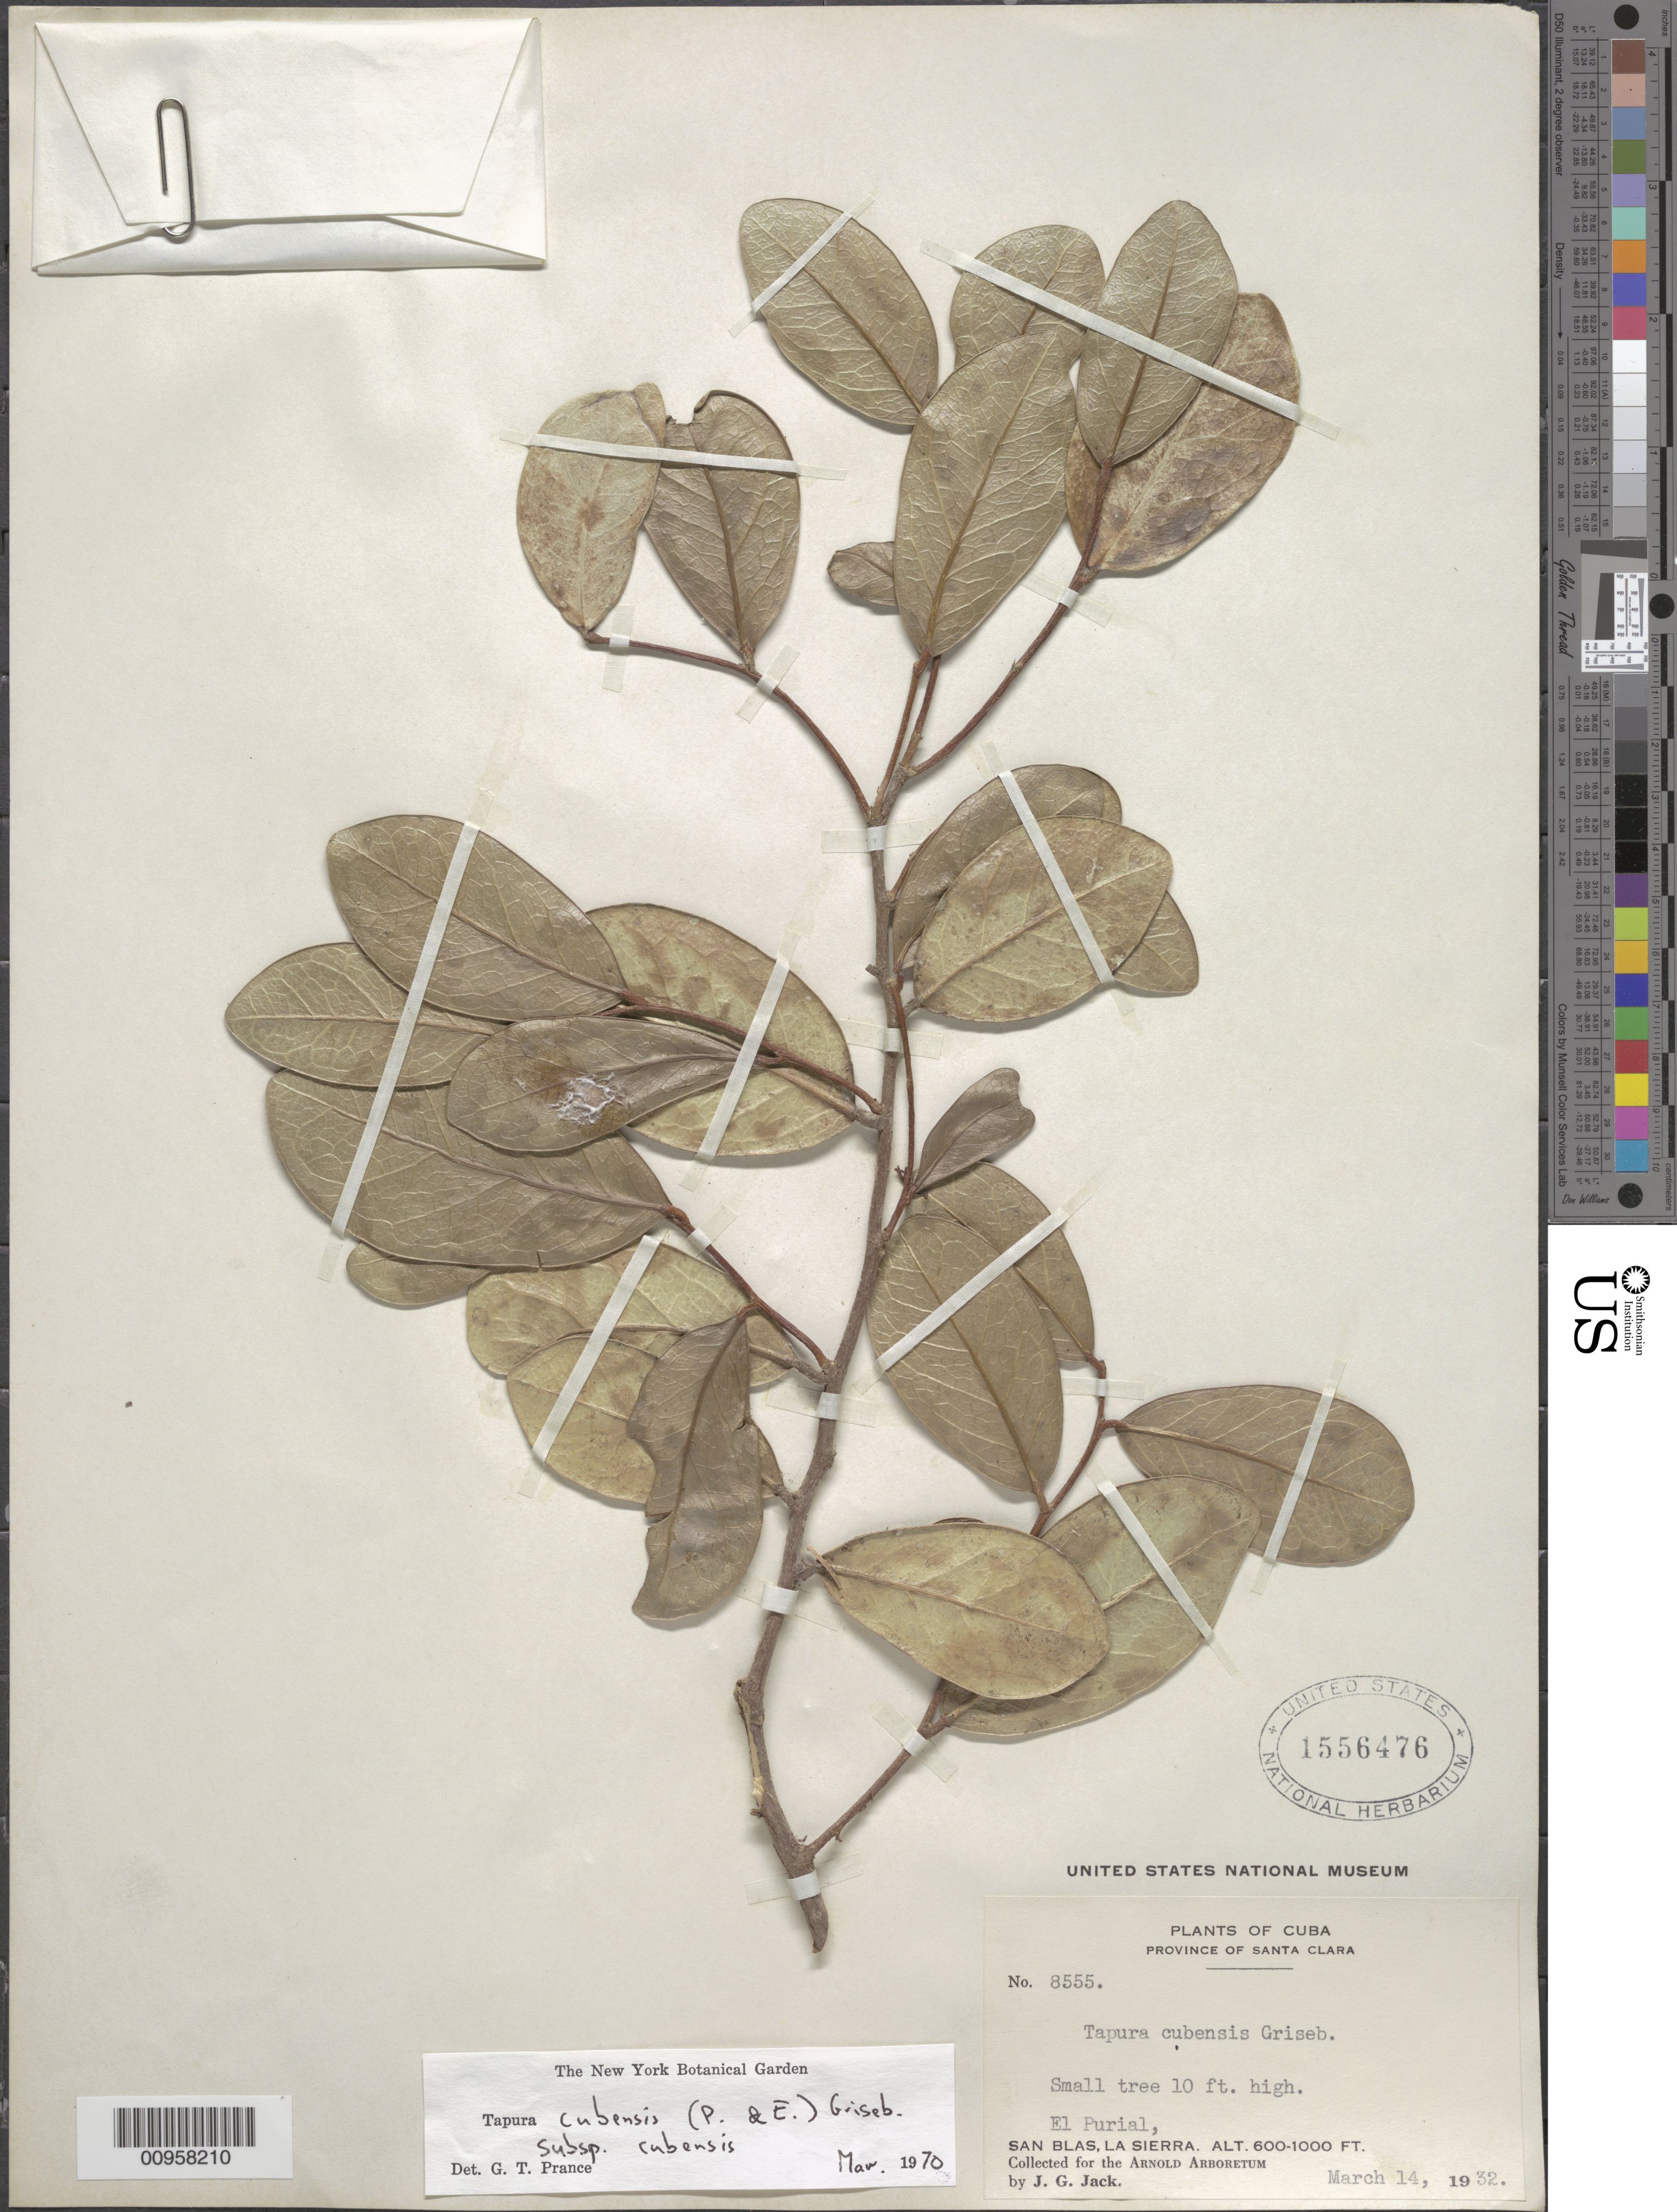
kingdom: Plantae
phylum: Tracheophyta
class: Magnoliopsida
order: Malpighiales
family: Dichapetalaceae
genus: Tapura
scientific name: Tapura cubensis subsp. cubensis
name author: (Poepp.) Griseb.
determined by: Prance, G. T.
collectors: J. G. Jack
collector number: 8555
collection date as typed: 14 Mar 1932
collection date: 1932-03-14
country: Cuba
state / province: Las Villas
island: Cuba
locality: El Purial, San Blas, La Sierra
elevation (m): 183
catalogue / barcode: US 1556476